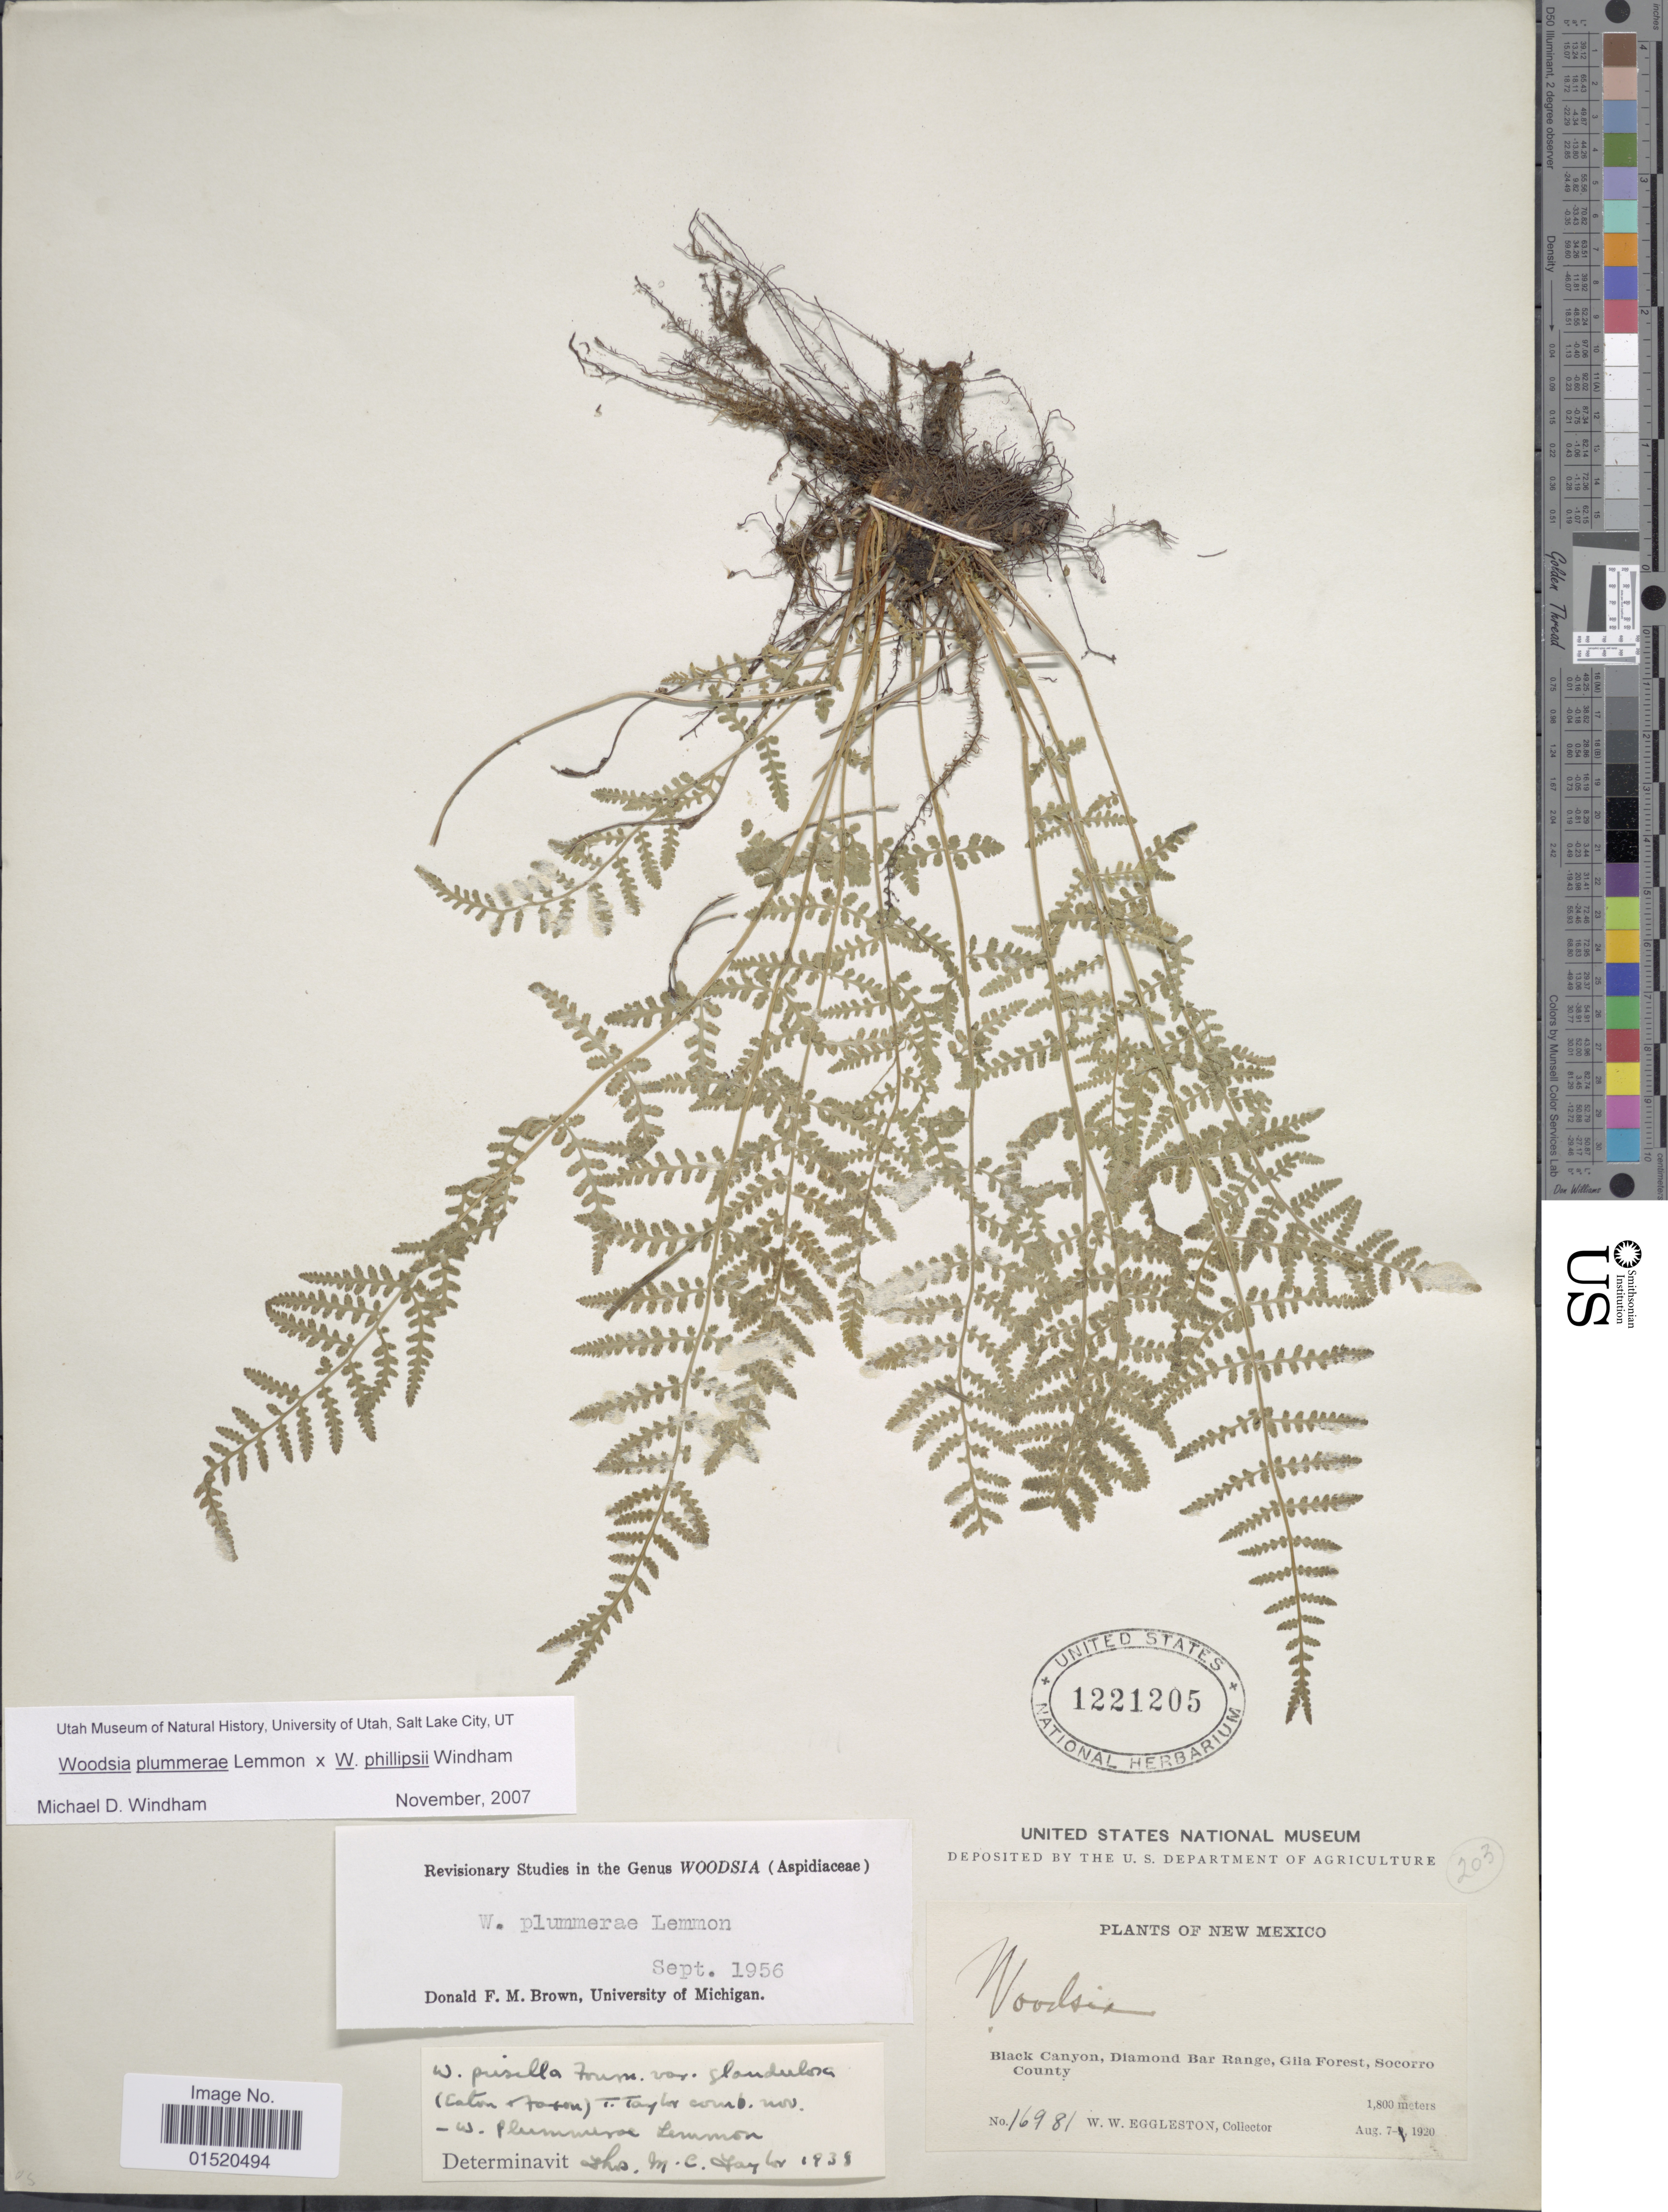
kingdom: Plantae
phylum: Tracheophyta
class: Polypodiopsida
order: Polypodiales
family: Woodsiaceae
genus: Woodsia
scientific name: Woodsia plummerae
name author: Lemmon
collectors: W. W. Eggleston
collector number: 16981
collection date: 1920-08-07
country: United States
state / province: New Mexico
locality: Black Canyon, Diamond Bar Range, Gila Forest, Socorro County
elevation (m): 1800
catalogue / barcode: US 1221205